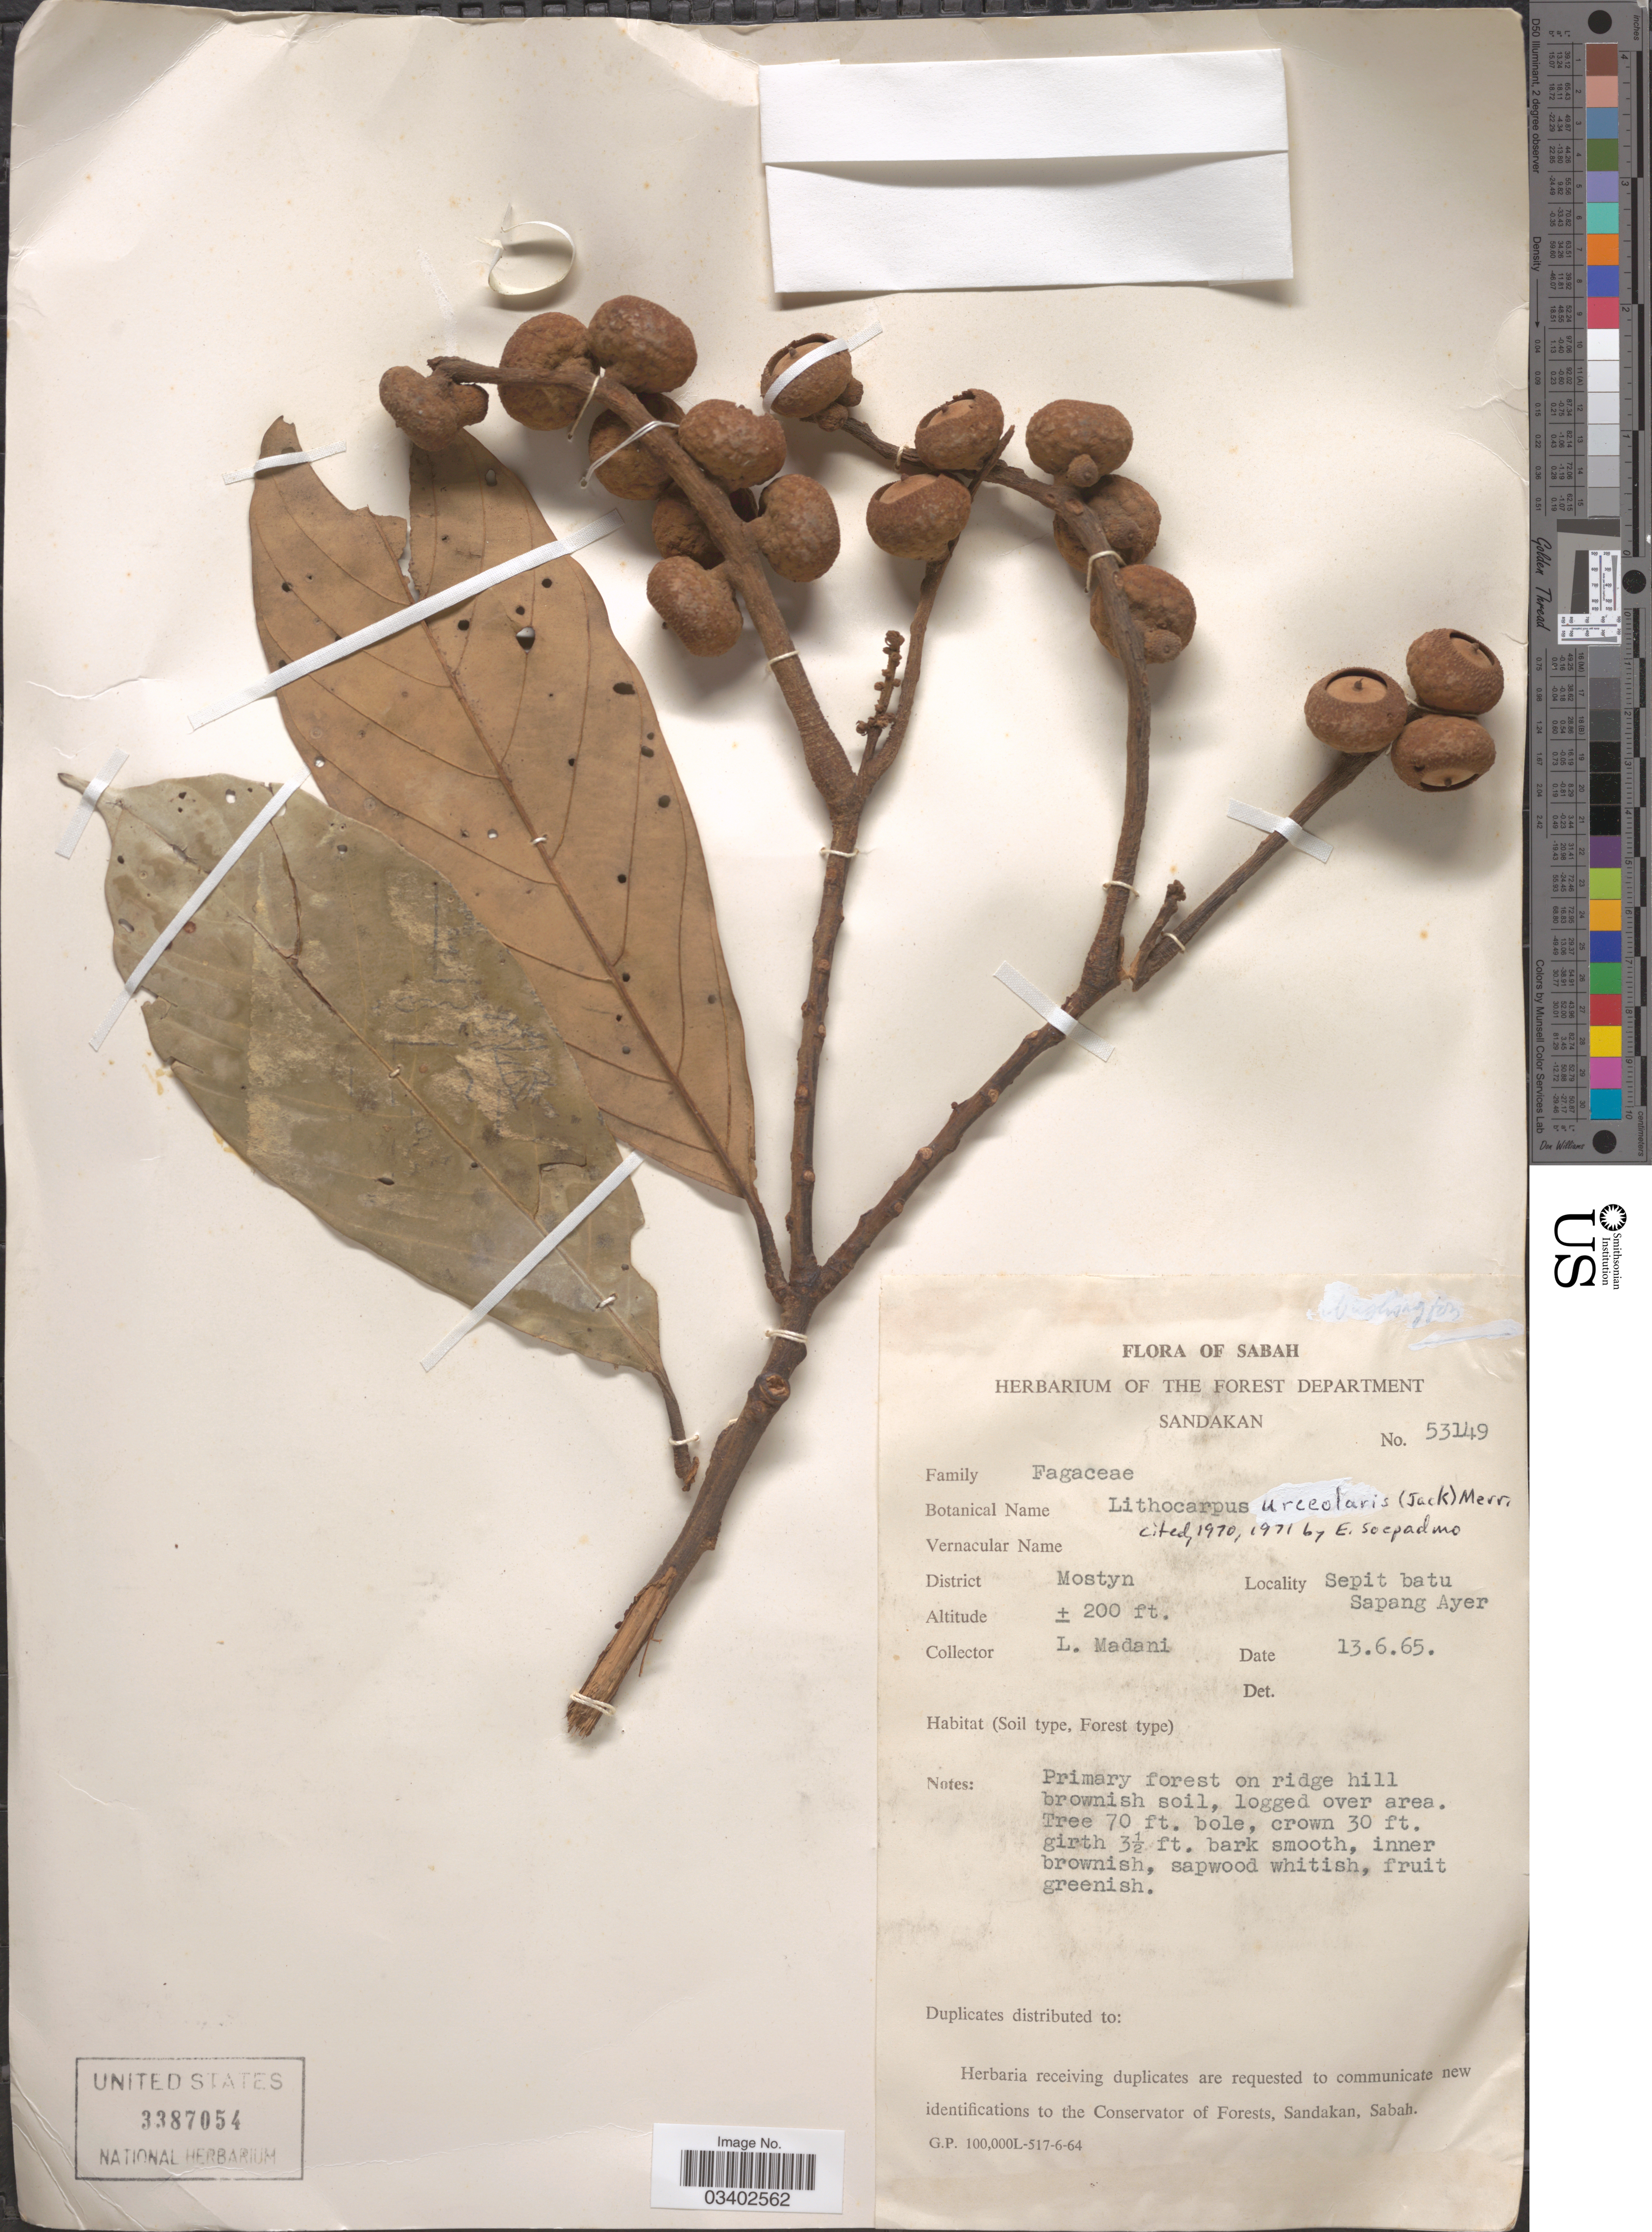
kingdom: Plantae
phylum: Tracheophyta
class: Magnoliopsida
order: Fagales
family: Fagaceae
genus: Lithocarpus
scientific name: Lithocarpus urceolaris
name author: (Jack) Merr.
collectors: L. Madani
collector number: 53149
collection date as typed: Transcribed d/m/y: 13/6/65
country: Malaysia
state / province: Sabah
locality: District Mostyn. Sepit batu Sapang Ayer.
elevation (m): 61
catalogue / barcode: US 3387054